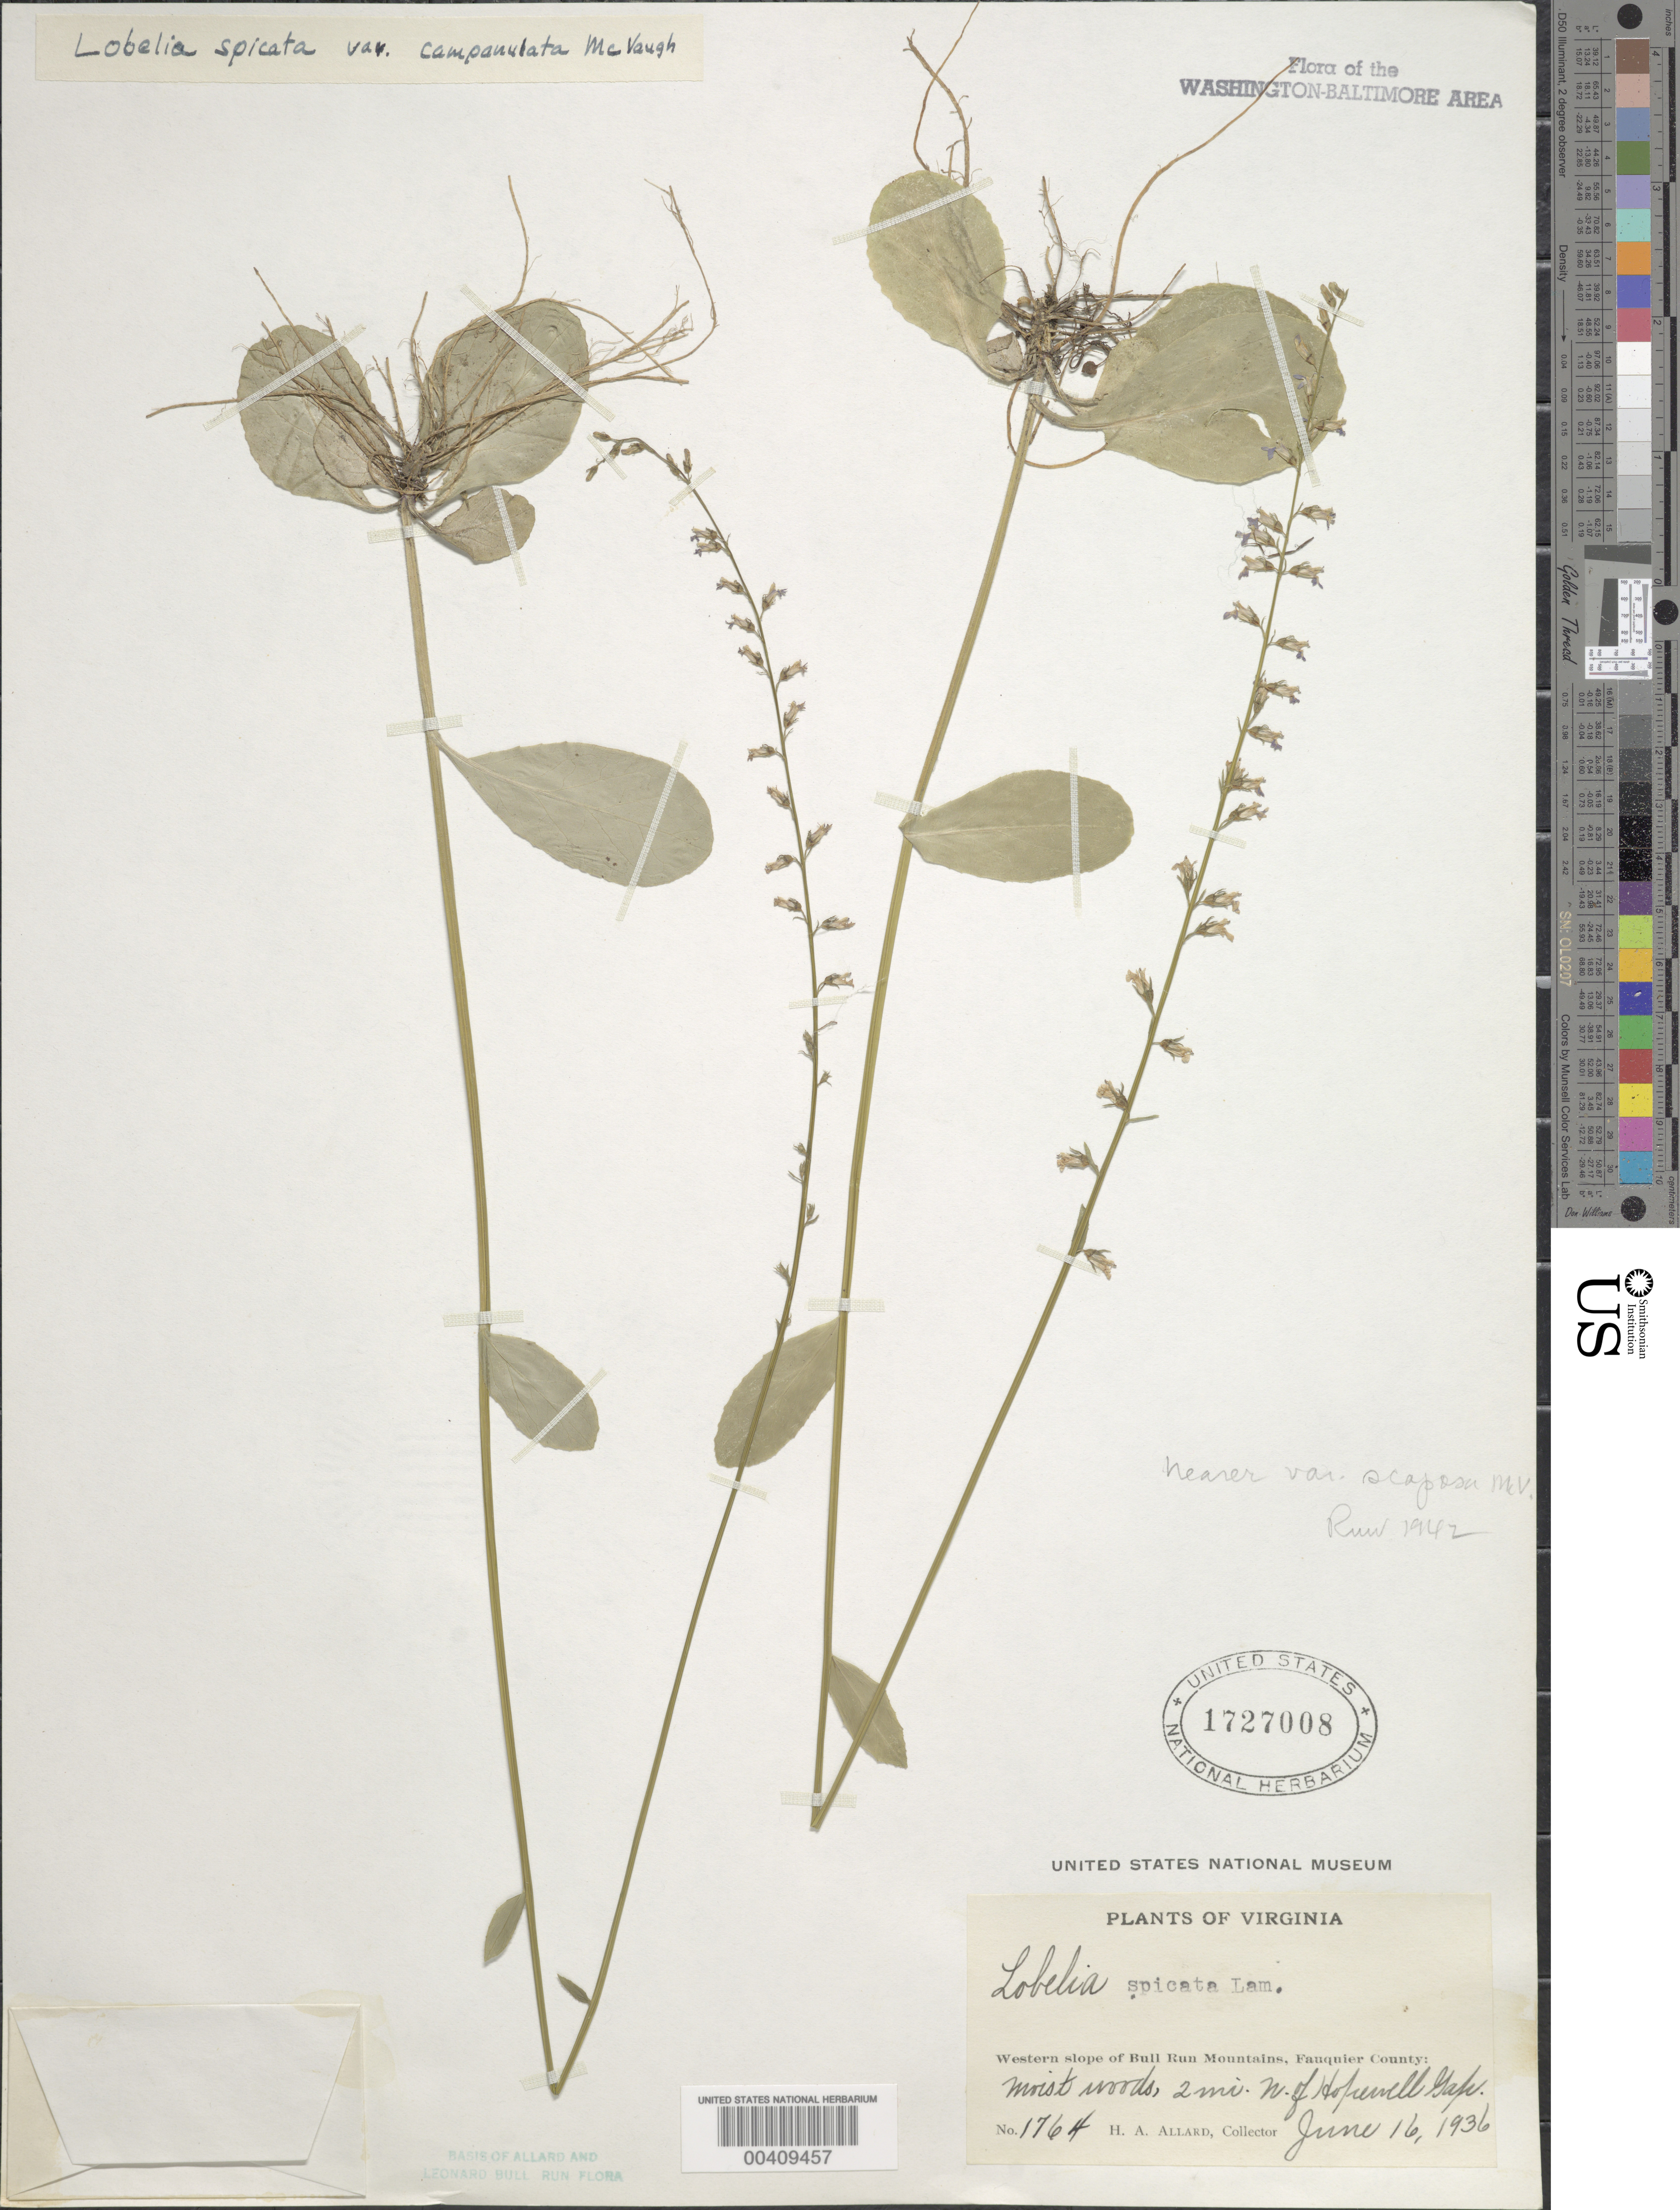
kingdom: Plantae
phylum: Tracheophyta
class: Magnoliopsida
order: Asterales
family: Campanulaceae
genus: Lobelia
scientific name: Lobelia spicata var. scaposa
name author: McVaugh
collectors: H. A. Allard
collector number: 1764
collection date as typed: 16 Jun 1936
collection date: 1936-06-16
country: United States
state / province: Virginia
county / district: Fauquier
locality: West of Bull Run Mts.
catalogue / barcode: US 1727008